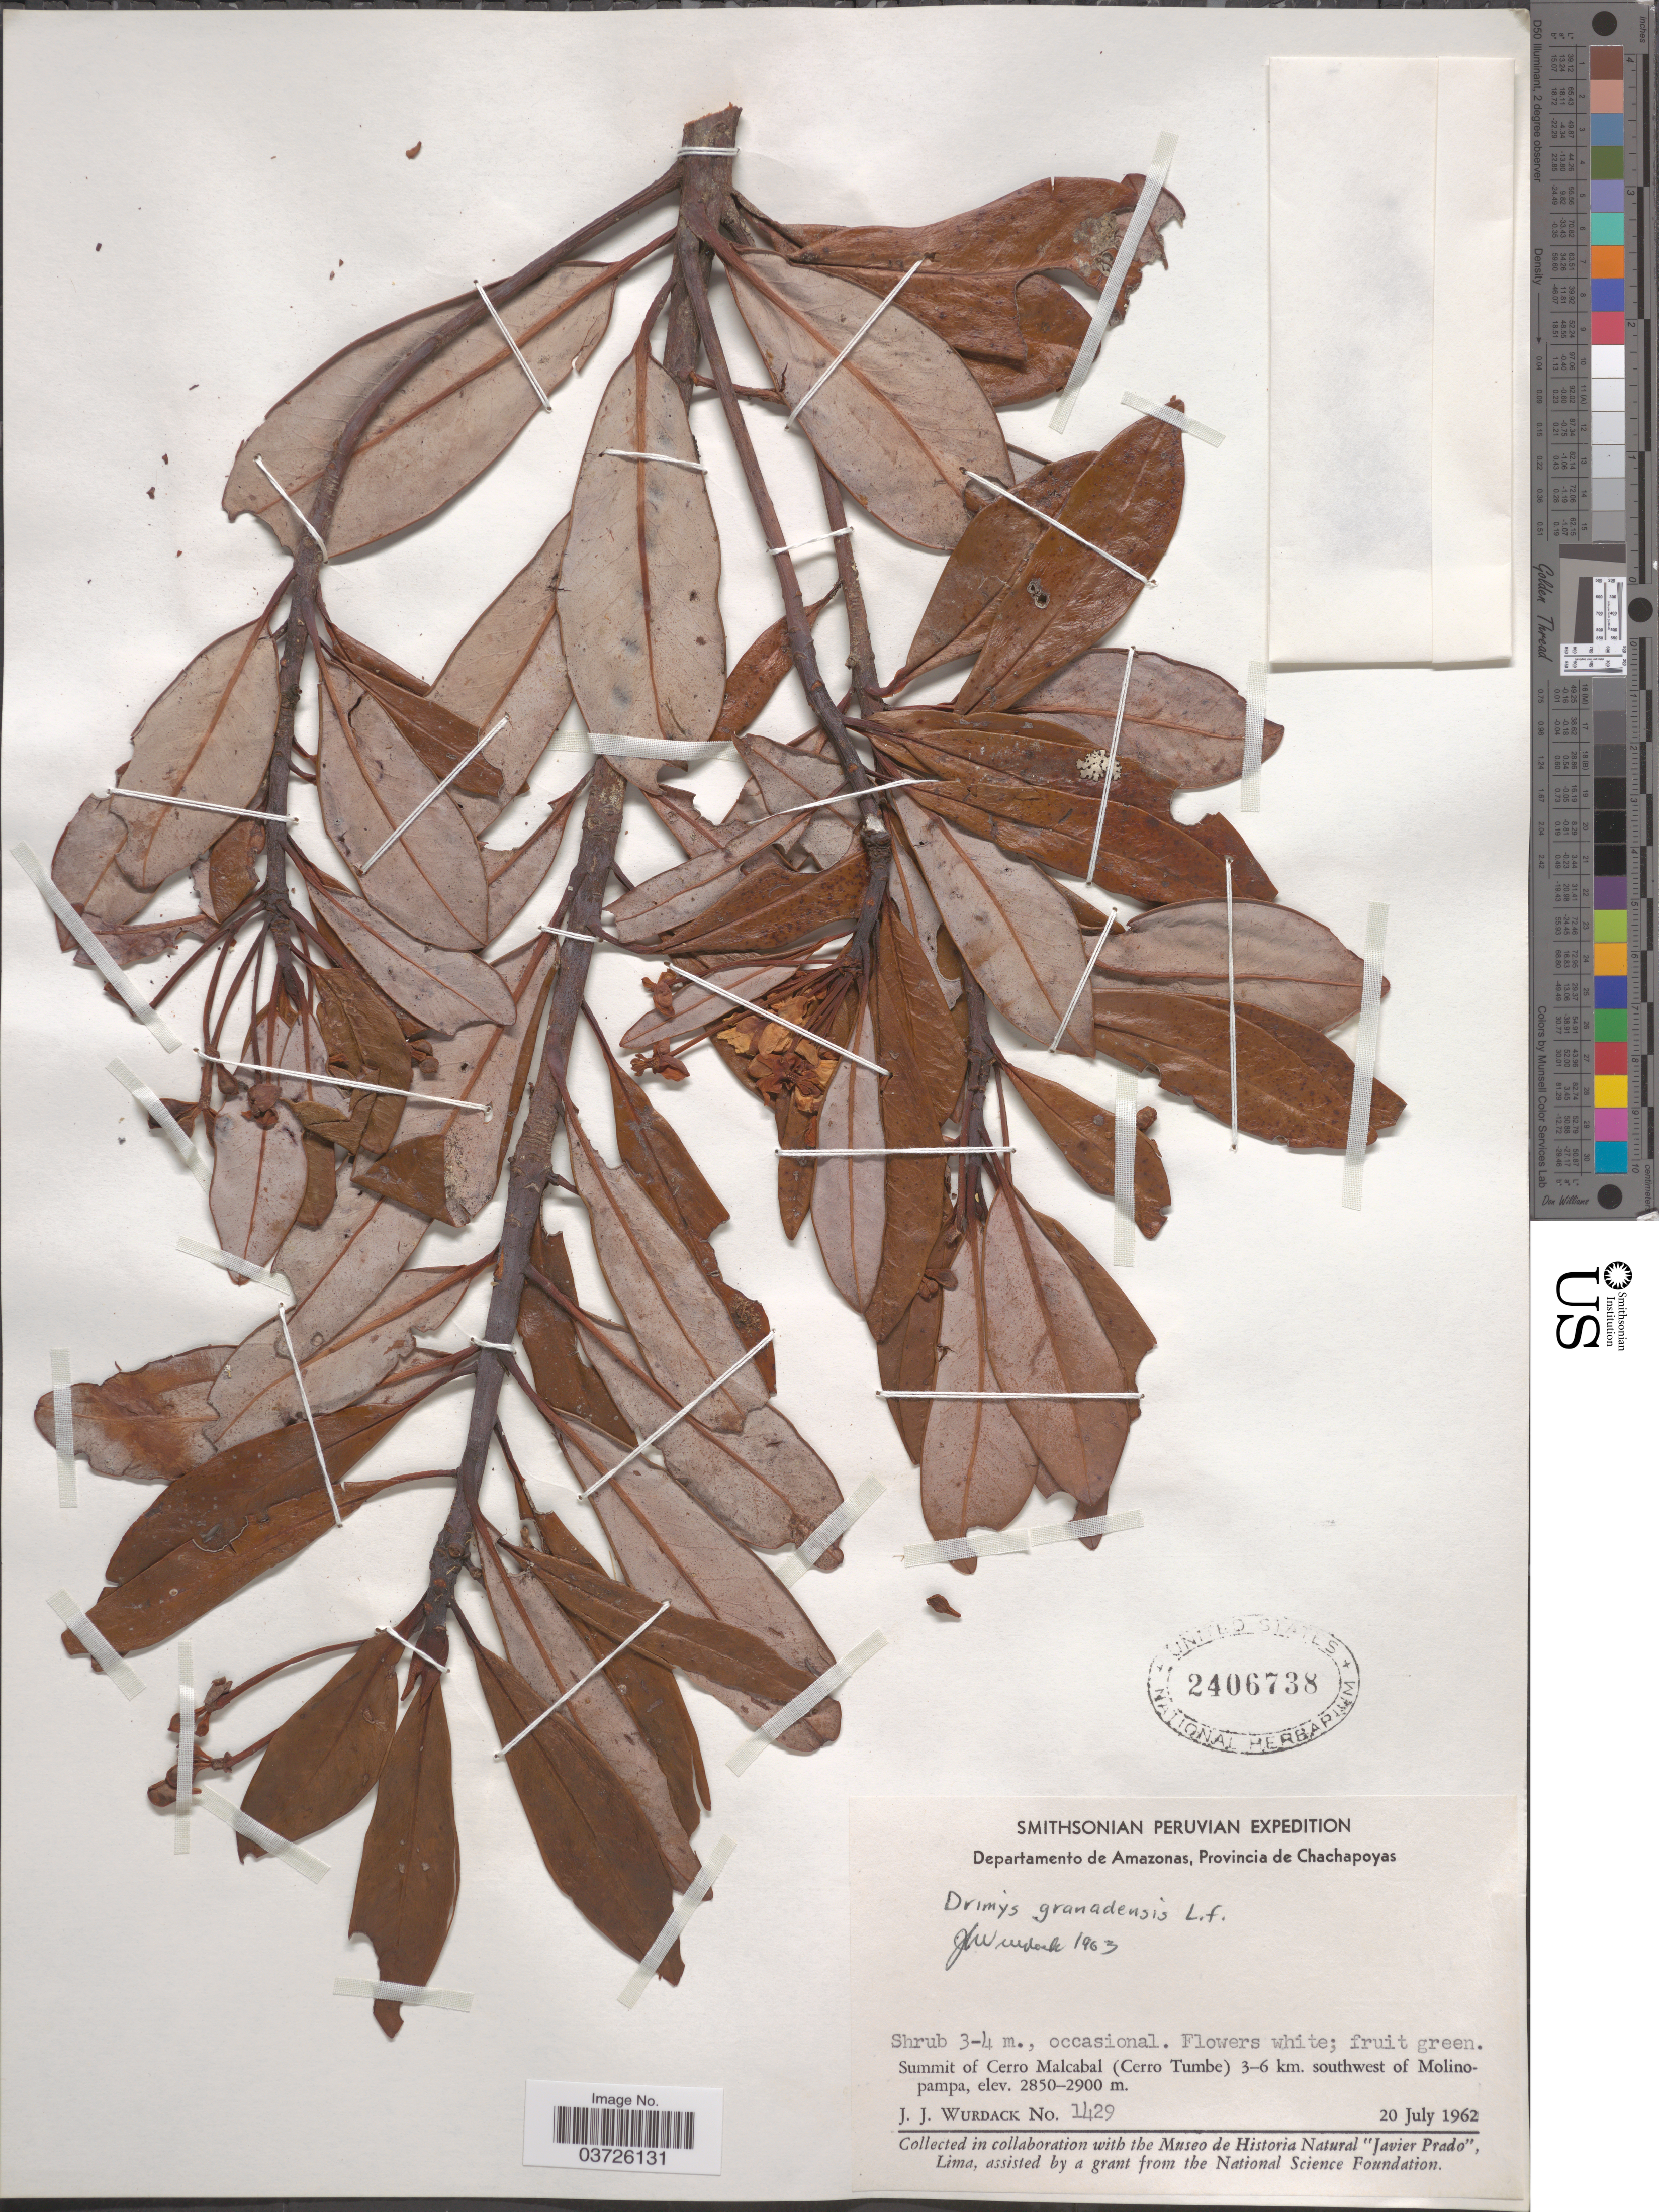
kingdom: Plantae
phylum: Tracheophyta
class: Magnoliopsida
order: Canellales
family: Winteraceae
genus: Drimys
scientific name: Drimys granadensis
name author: L. f.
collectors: J. J. Wurdack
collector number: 1429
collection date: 1962-07-20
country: Peru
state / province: Amazonas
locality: Departamento de Amazonas, Provincia de Chachapoyas. Summit of Cerro Malcabal (Cerro Tumbe) 3-6 km. southwest of Molino-pampa.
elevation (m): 2850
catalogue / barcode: US 2406738